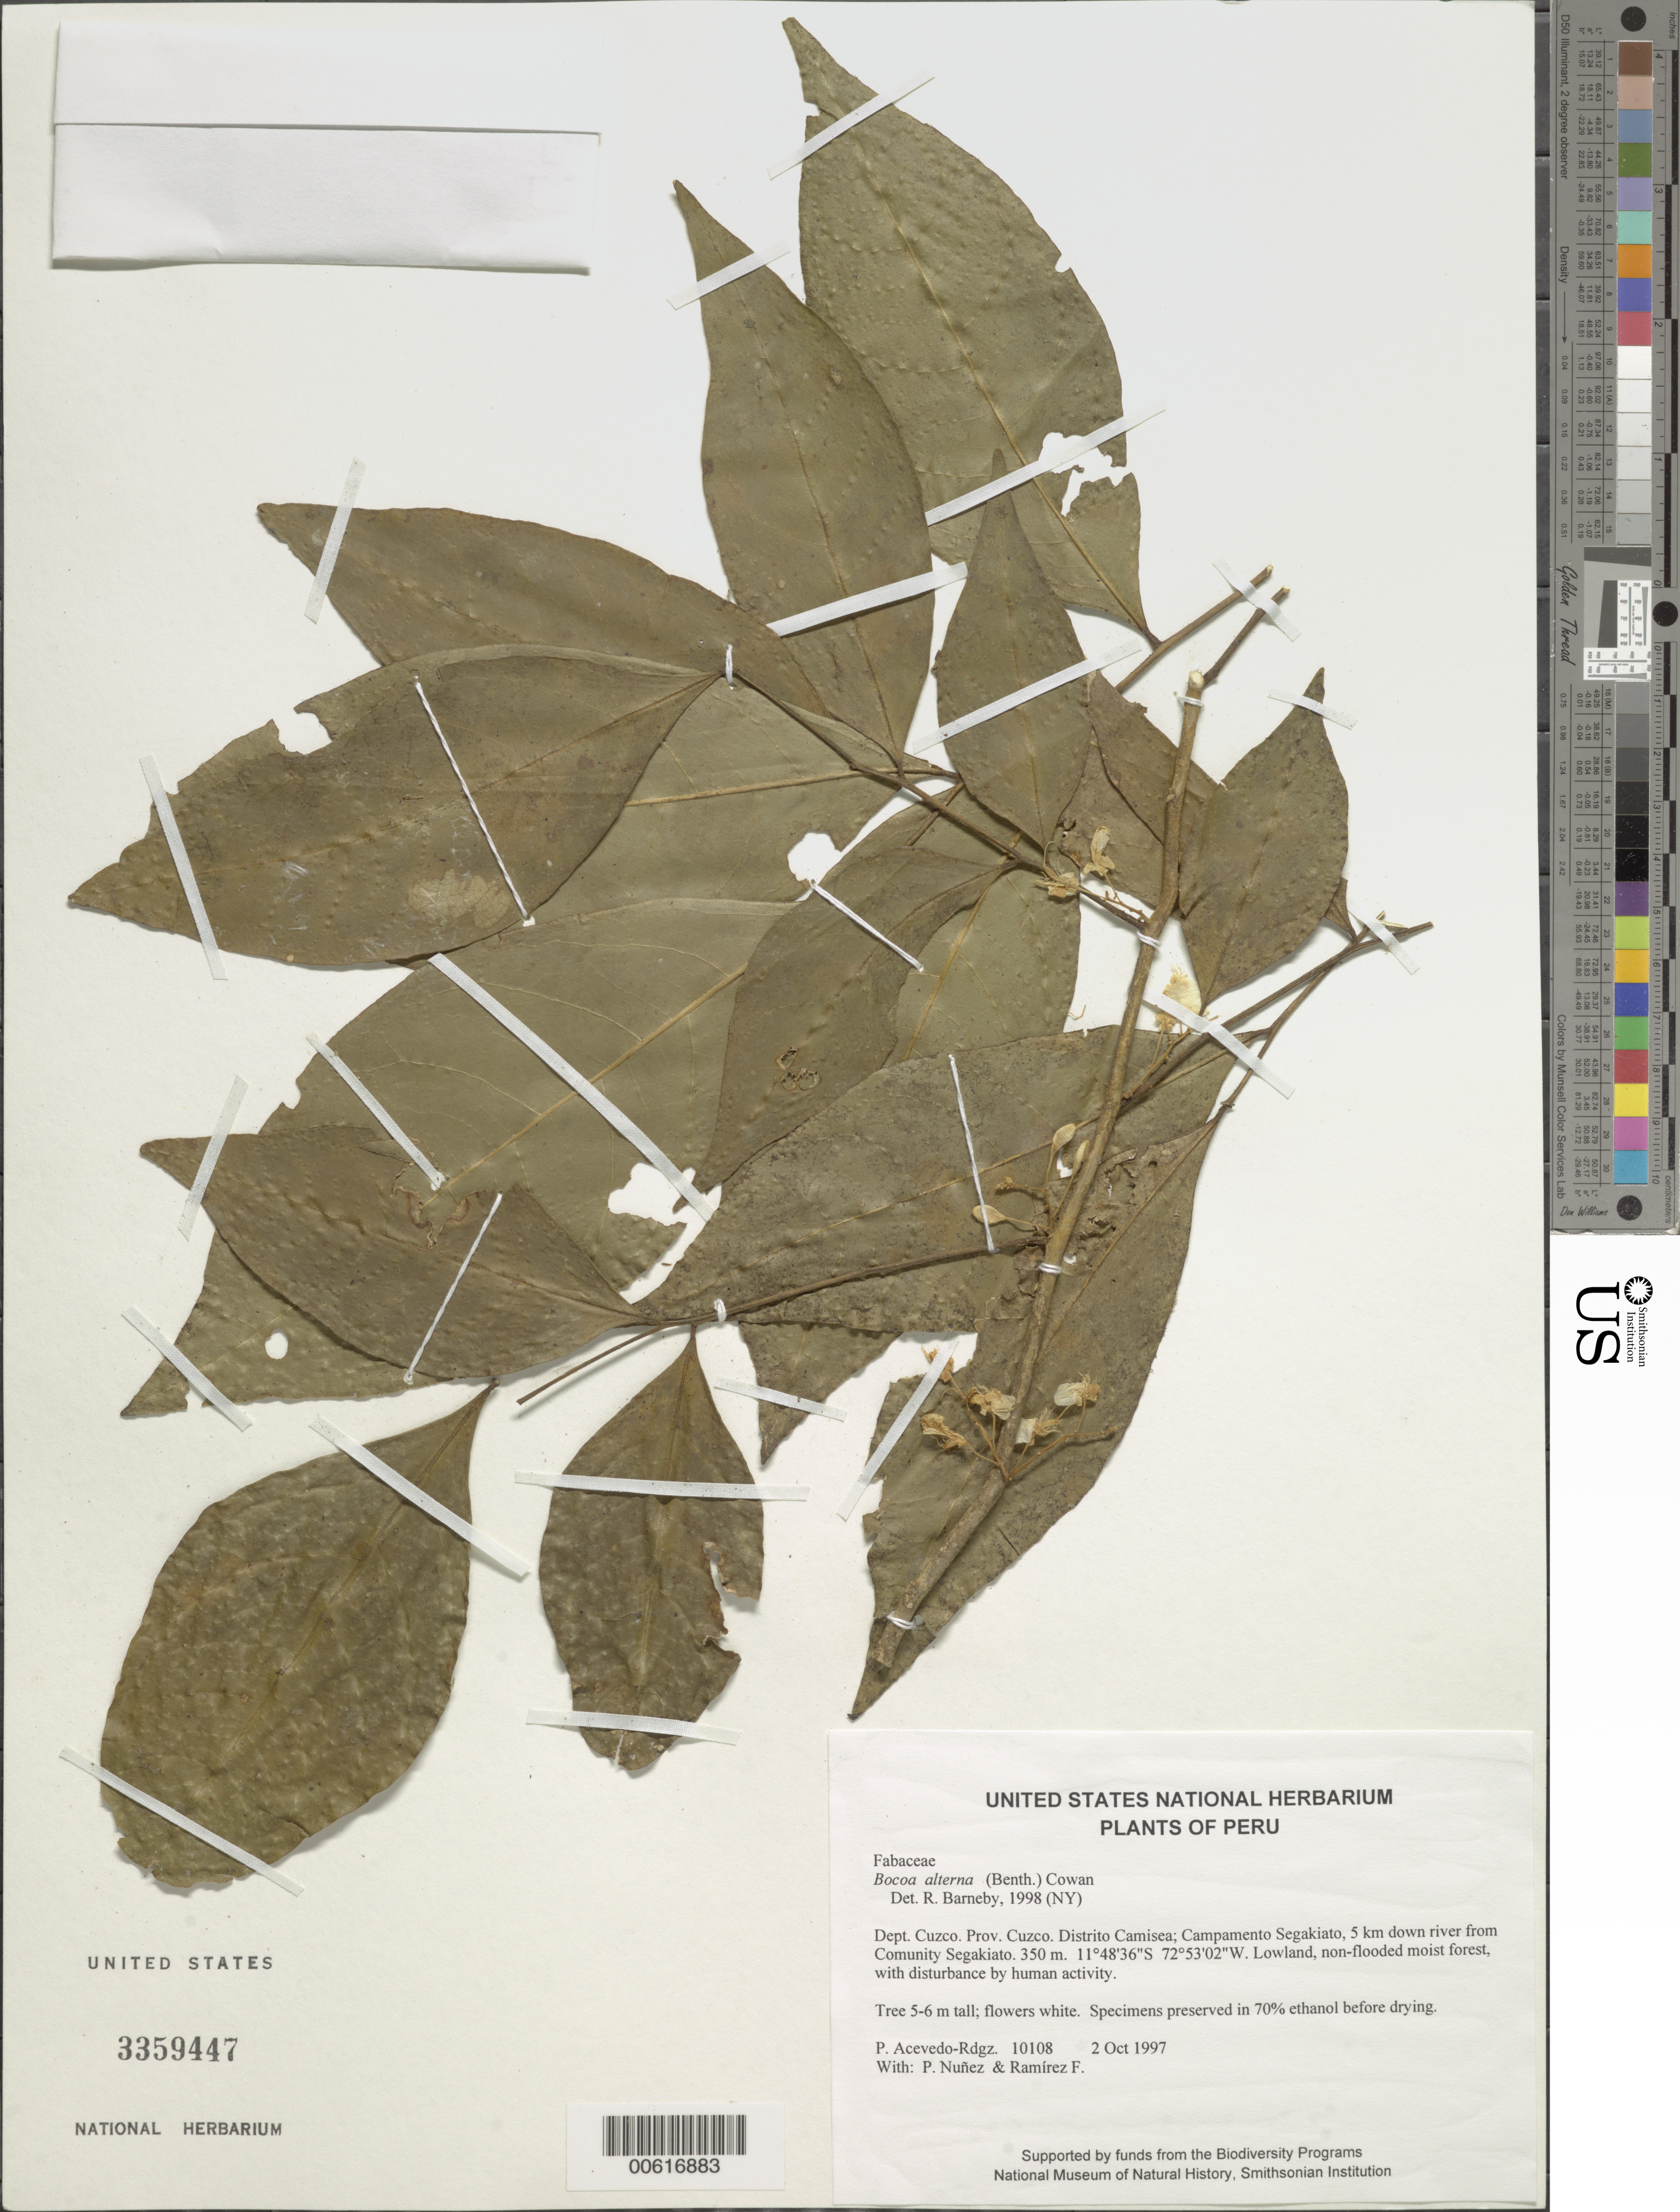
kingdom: Plantae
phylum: Tracheophyta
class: Magnoliopsida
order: Fabales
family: Fabaceae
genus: Bocoa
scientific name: Bocoa alterna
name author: (Benth.) R.S. Cowan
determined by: Barneby, Rupert C., (NY)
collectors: P. Acevedo-Rodr., P. Nuñez V. & F. Ramirez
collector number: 10108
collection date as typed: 02 Oct 1997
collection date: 1997-10-02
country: Peru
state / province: Cusco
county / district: Cusco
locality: Distrito Camisea; Campamento Segakiato, 5 km down river from Comunity Segakiato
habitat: Lowland, non-flooded moist forest, with disturbance by human activity.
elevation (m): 350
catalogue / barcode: US 3359447